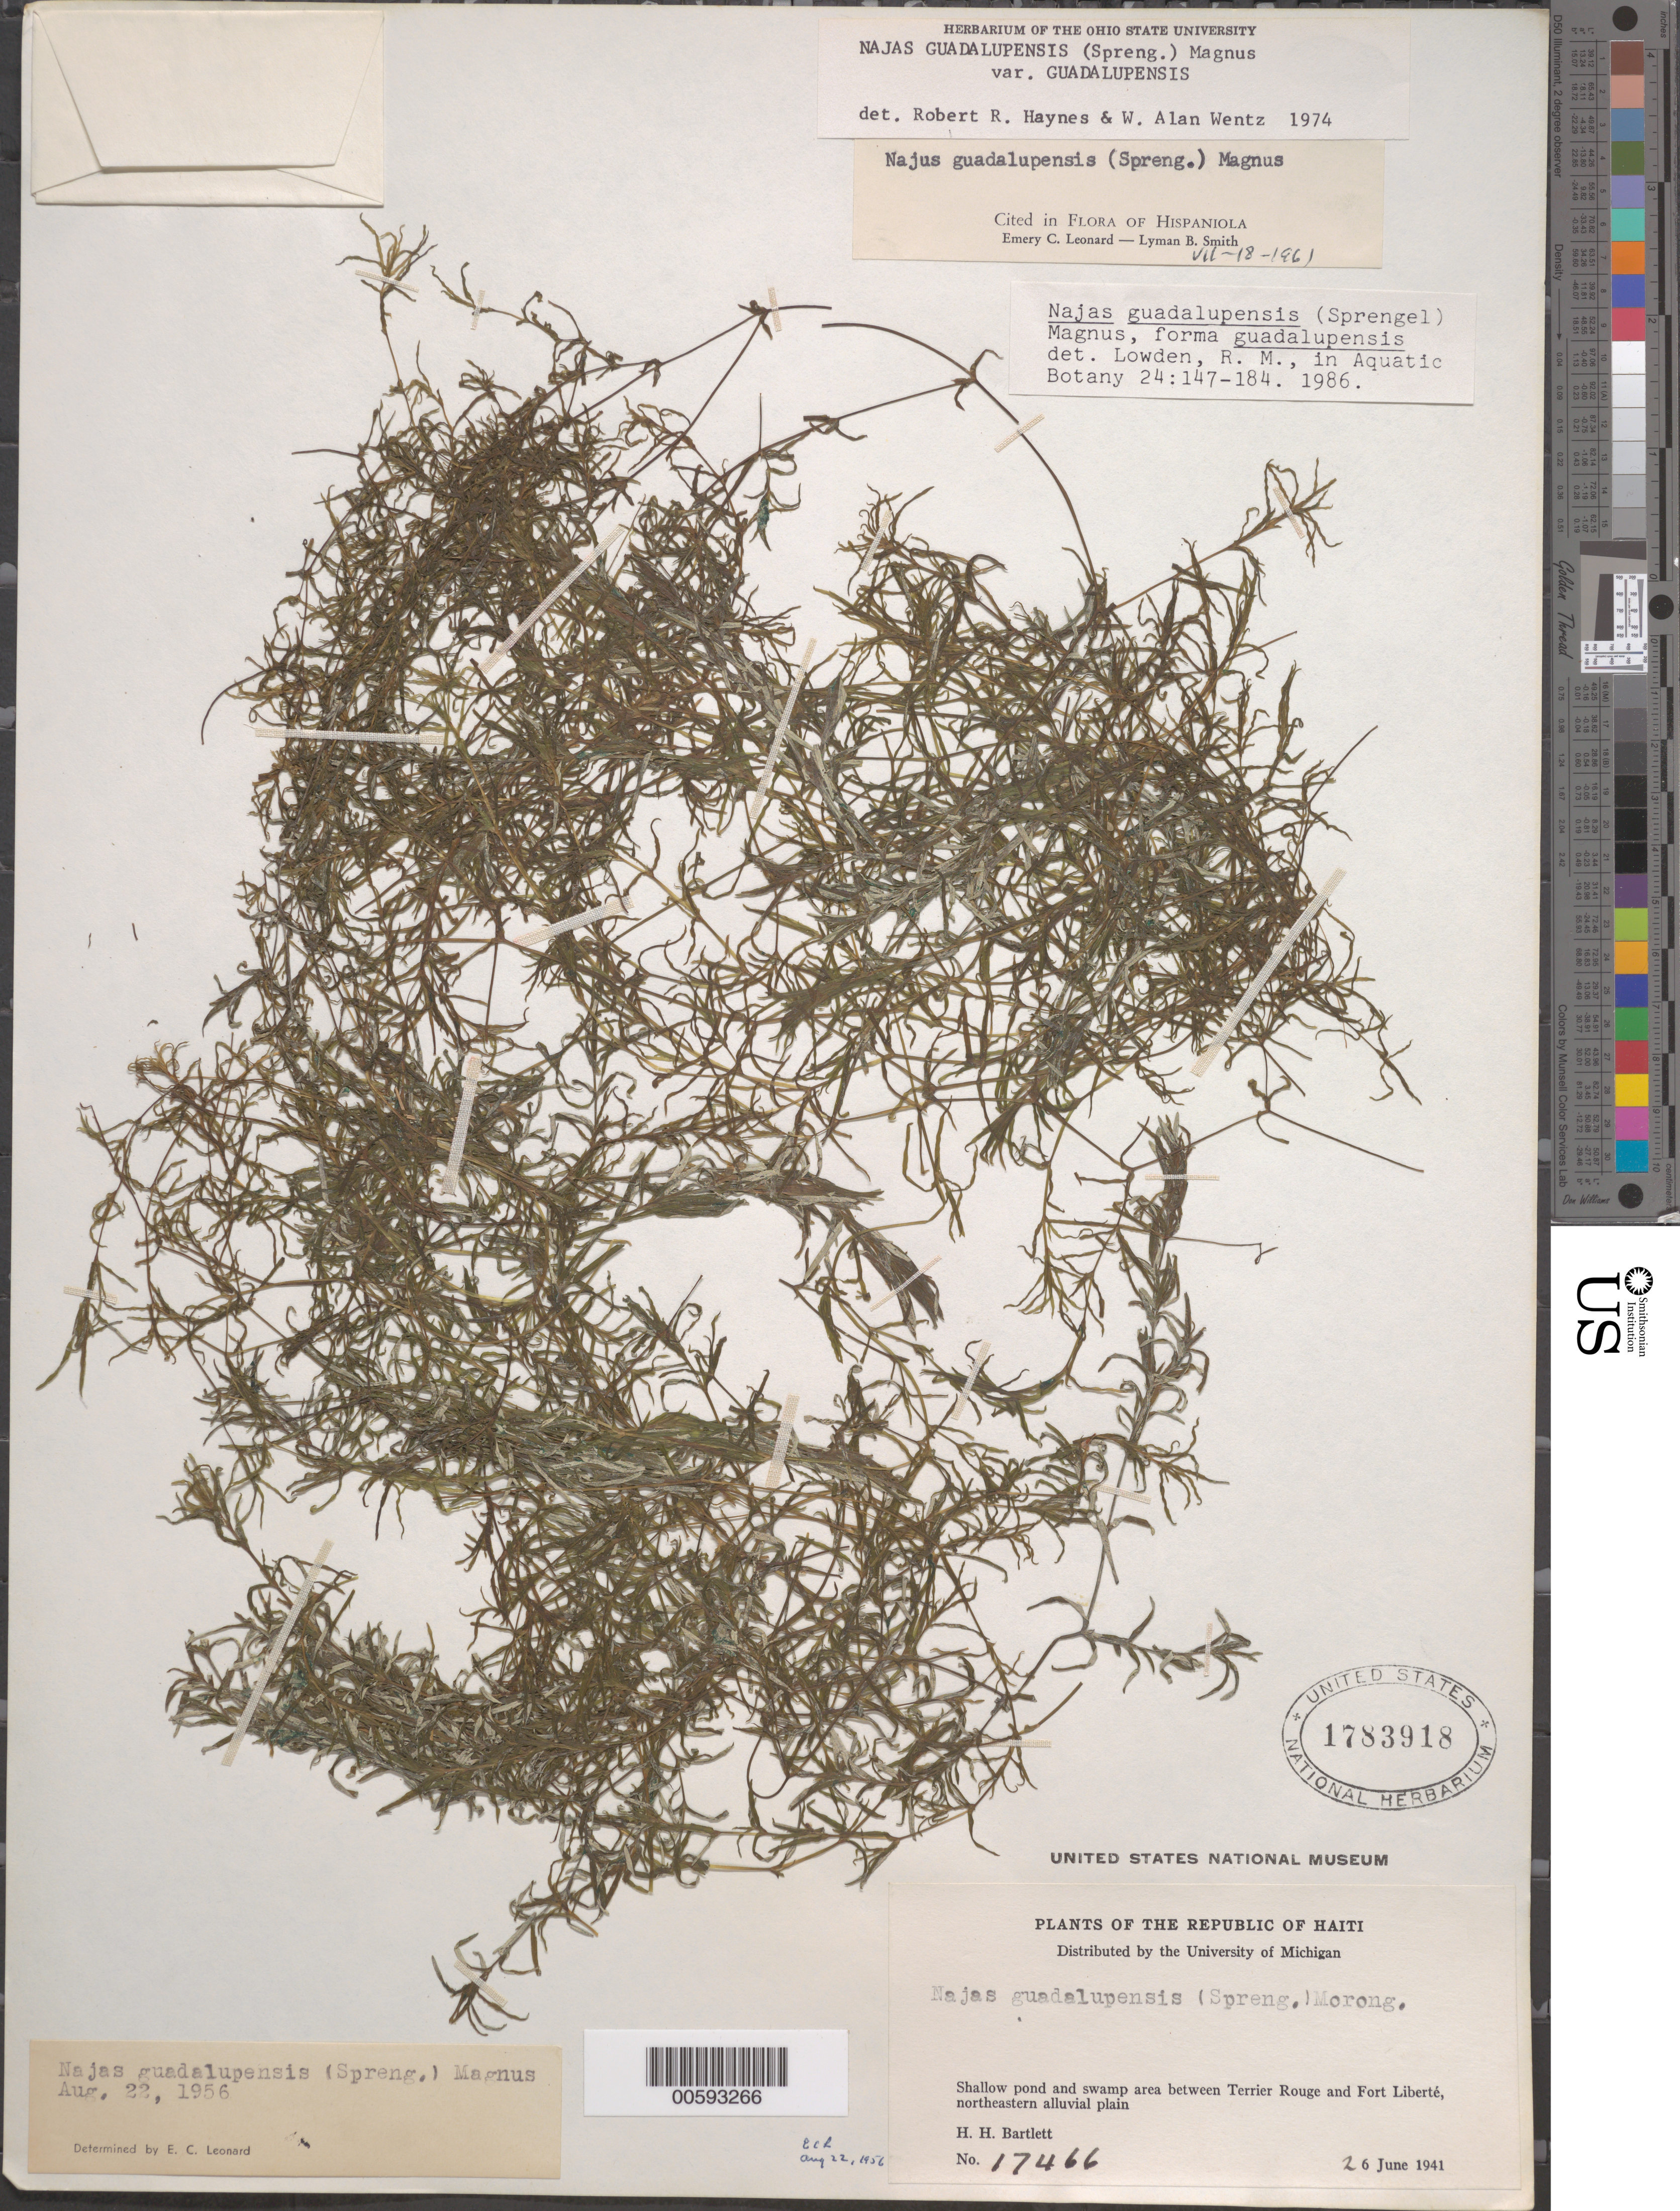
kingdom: Plantae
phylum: Tracheophyta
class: Liliopsida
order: Alismatales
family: Hydrocharitaceae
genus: Najas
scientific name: Najas guadalupensis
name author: (Spreng.) Magnus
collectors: H. H. Bartlett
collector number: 17466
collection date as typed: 26 Jun 1941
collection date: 1941-06-26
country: Haiti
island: Hispaniola Island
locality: Between Terrier Rouge and Fort liberte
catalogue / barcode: US 1783918